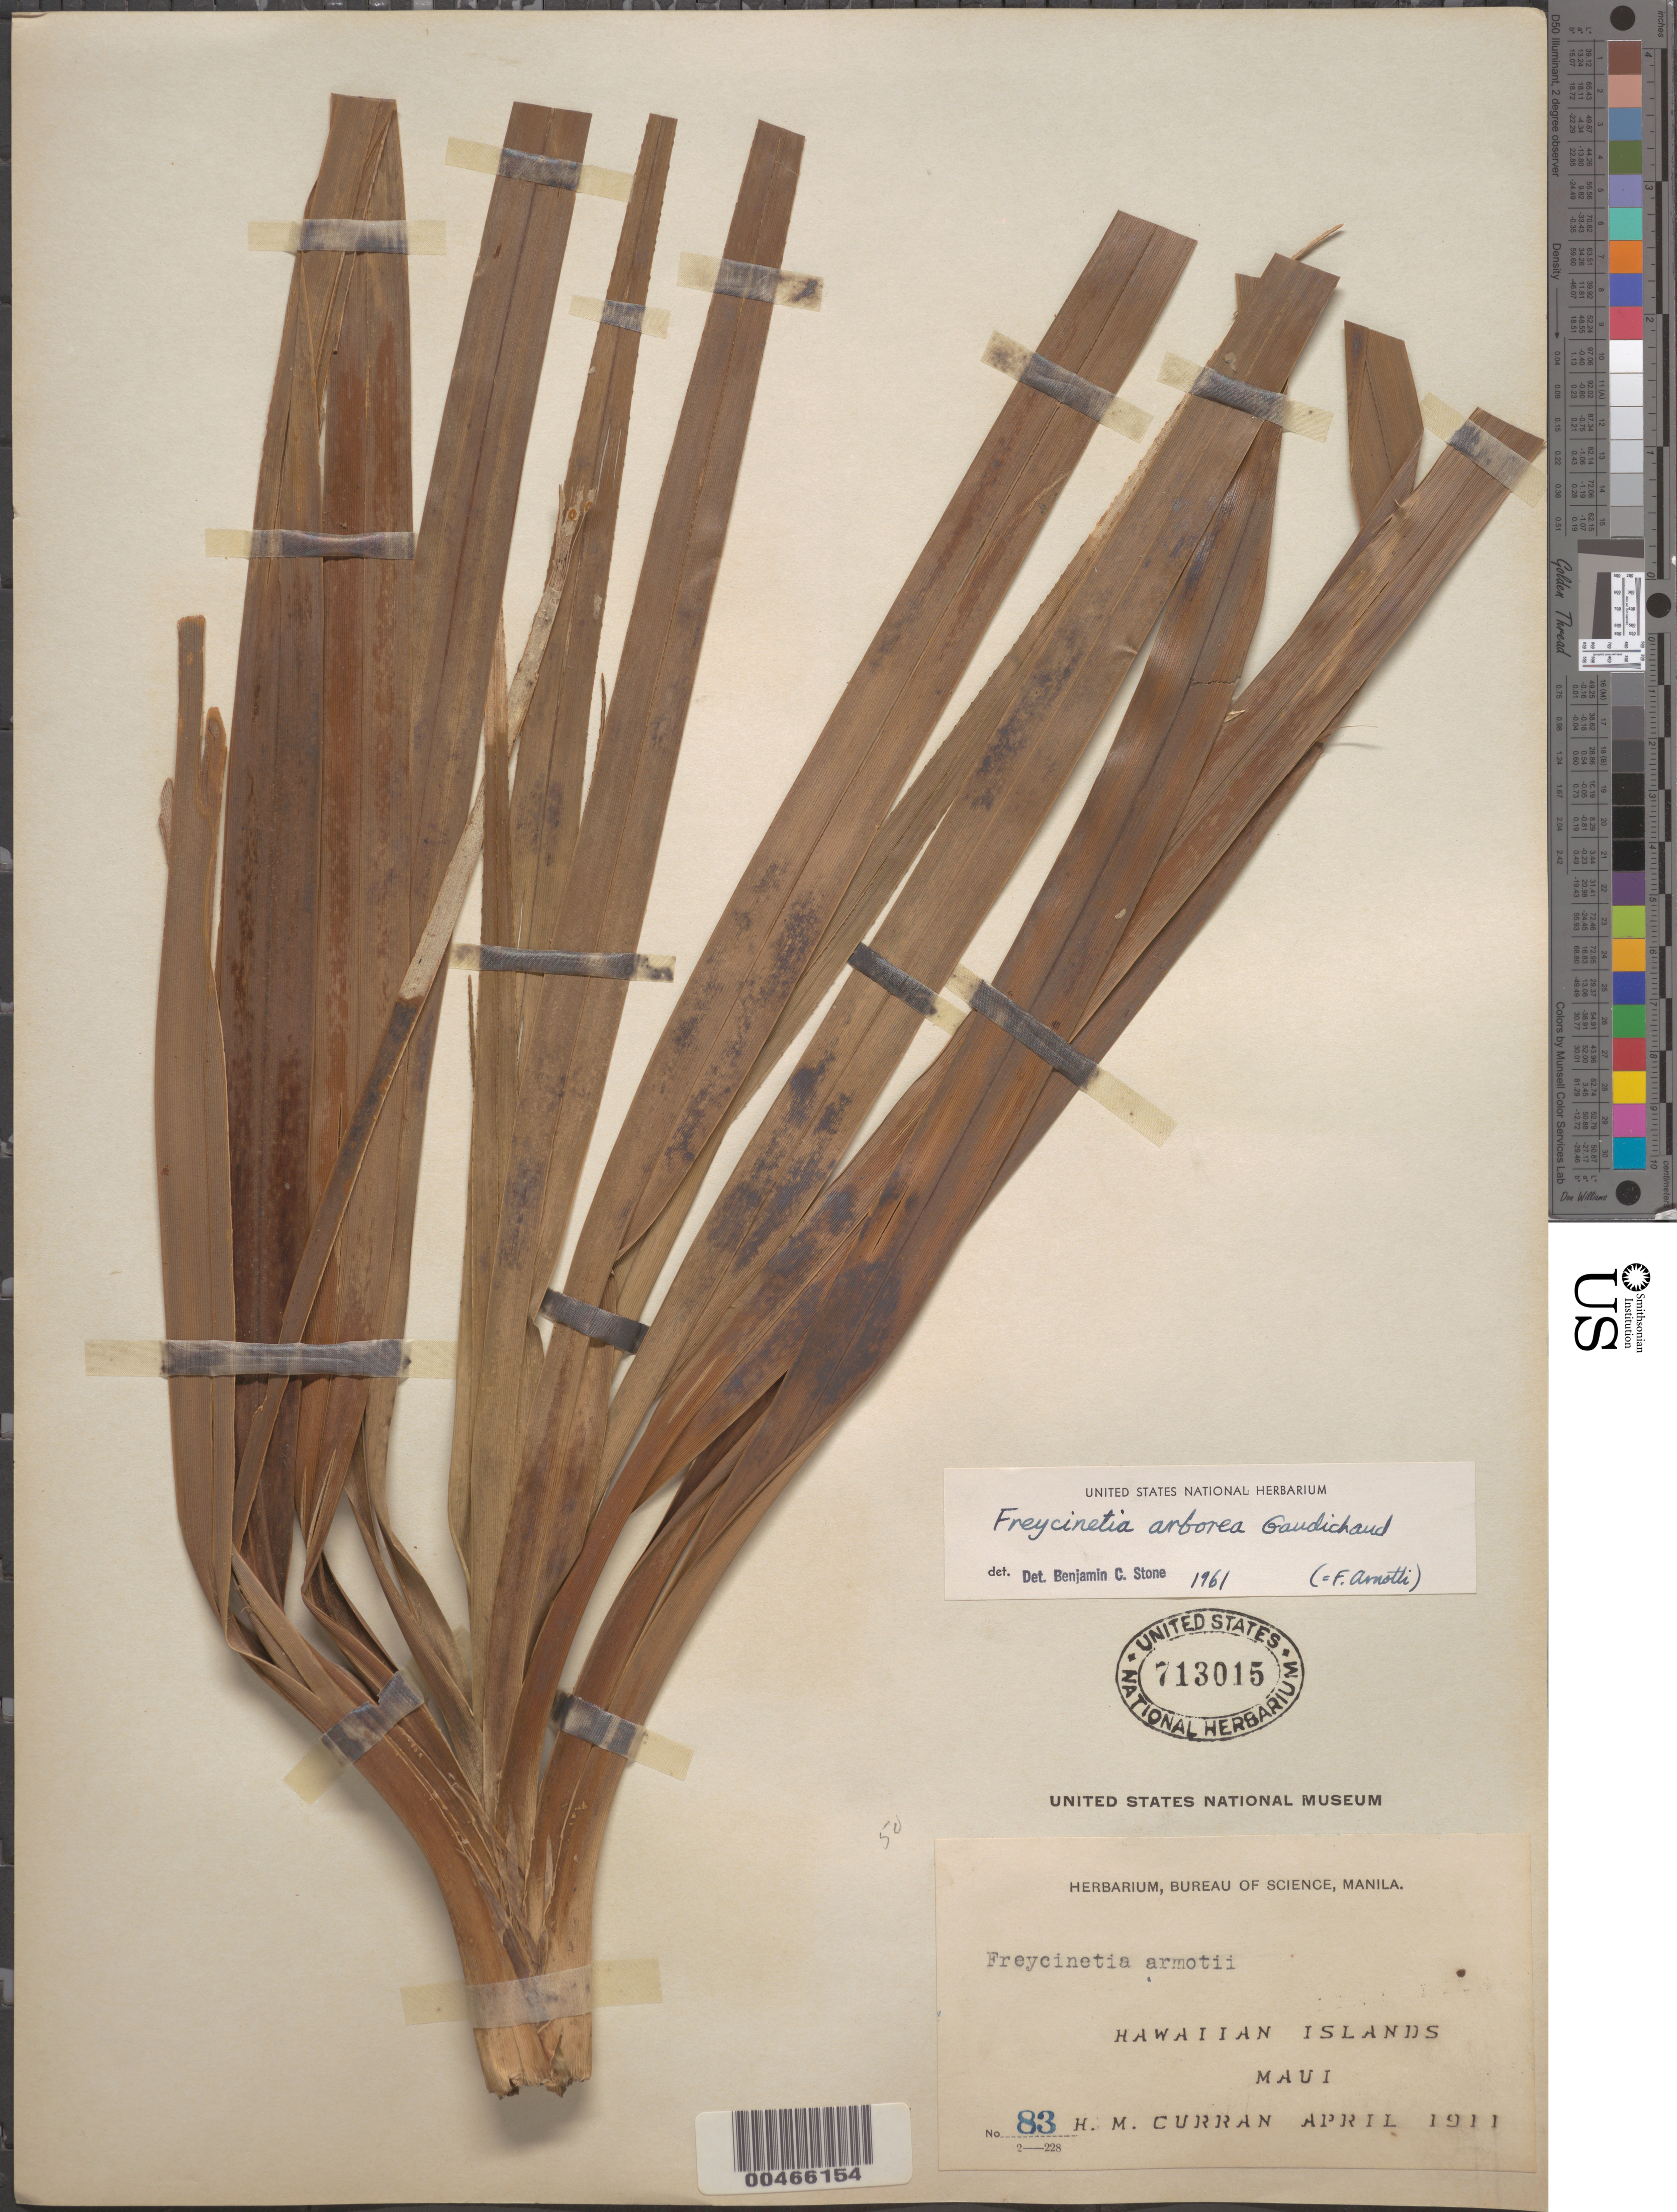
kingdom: Plantae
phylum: Tracheophyta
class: Liliopsida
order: Pandanales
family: Pandanaceae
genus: Freycinetia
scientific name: Freycinetia arborea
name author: Gaudich.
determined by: Stone, Benjamin C.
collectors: H. M. Curran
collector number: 83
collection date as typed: Apr 1911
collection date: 1911-04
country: United States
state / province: Hawaii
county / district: Kauai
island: Kaua'i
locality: Hawaiian Islands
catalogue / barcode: US 713015